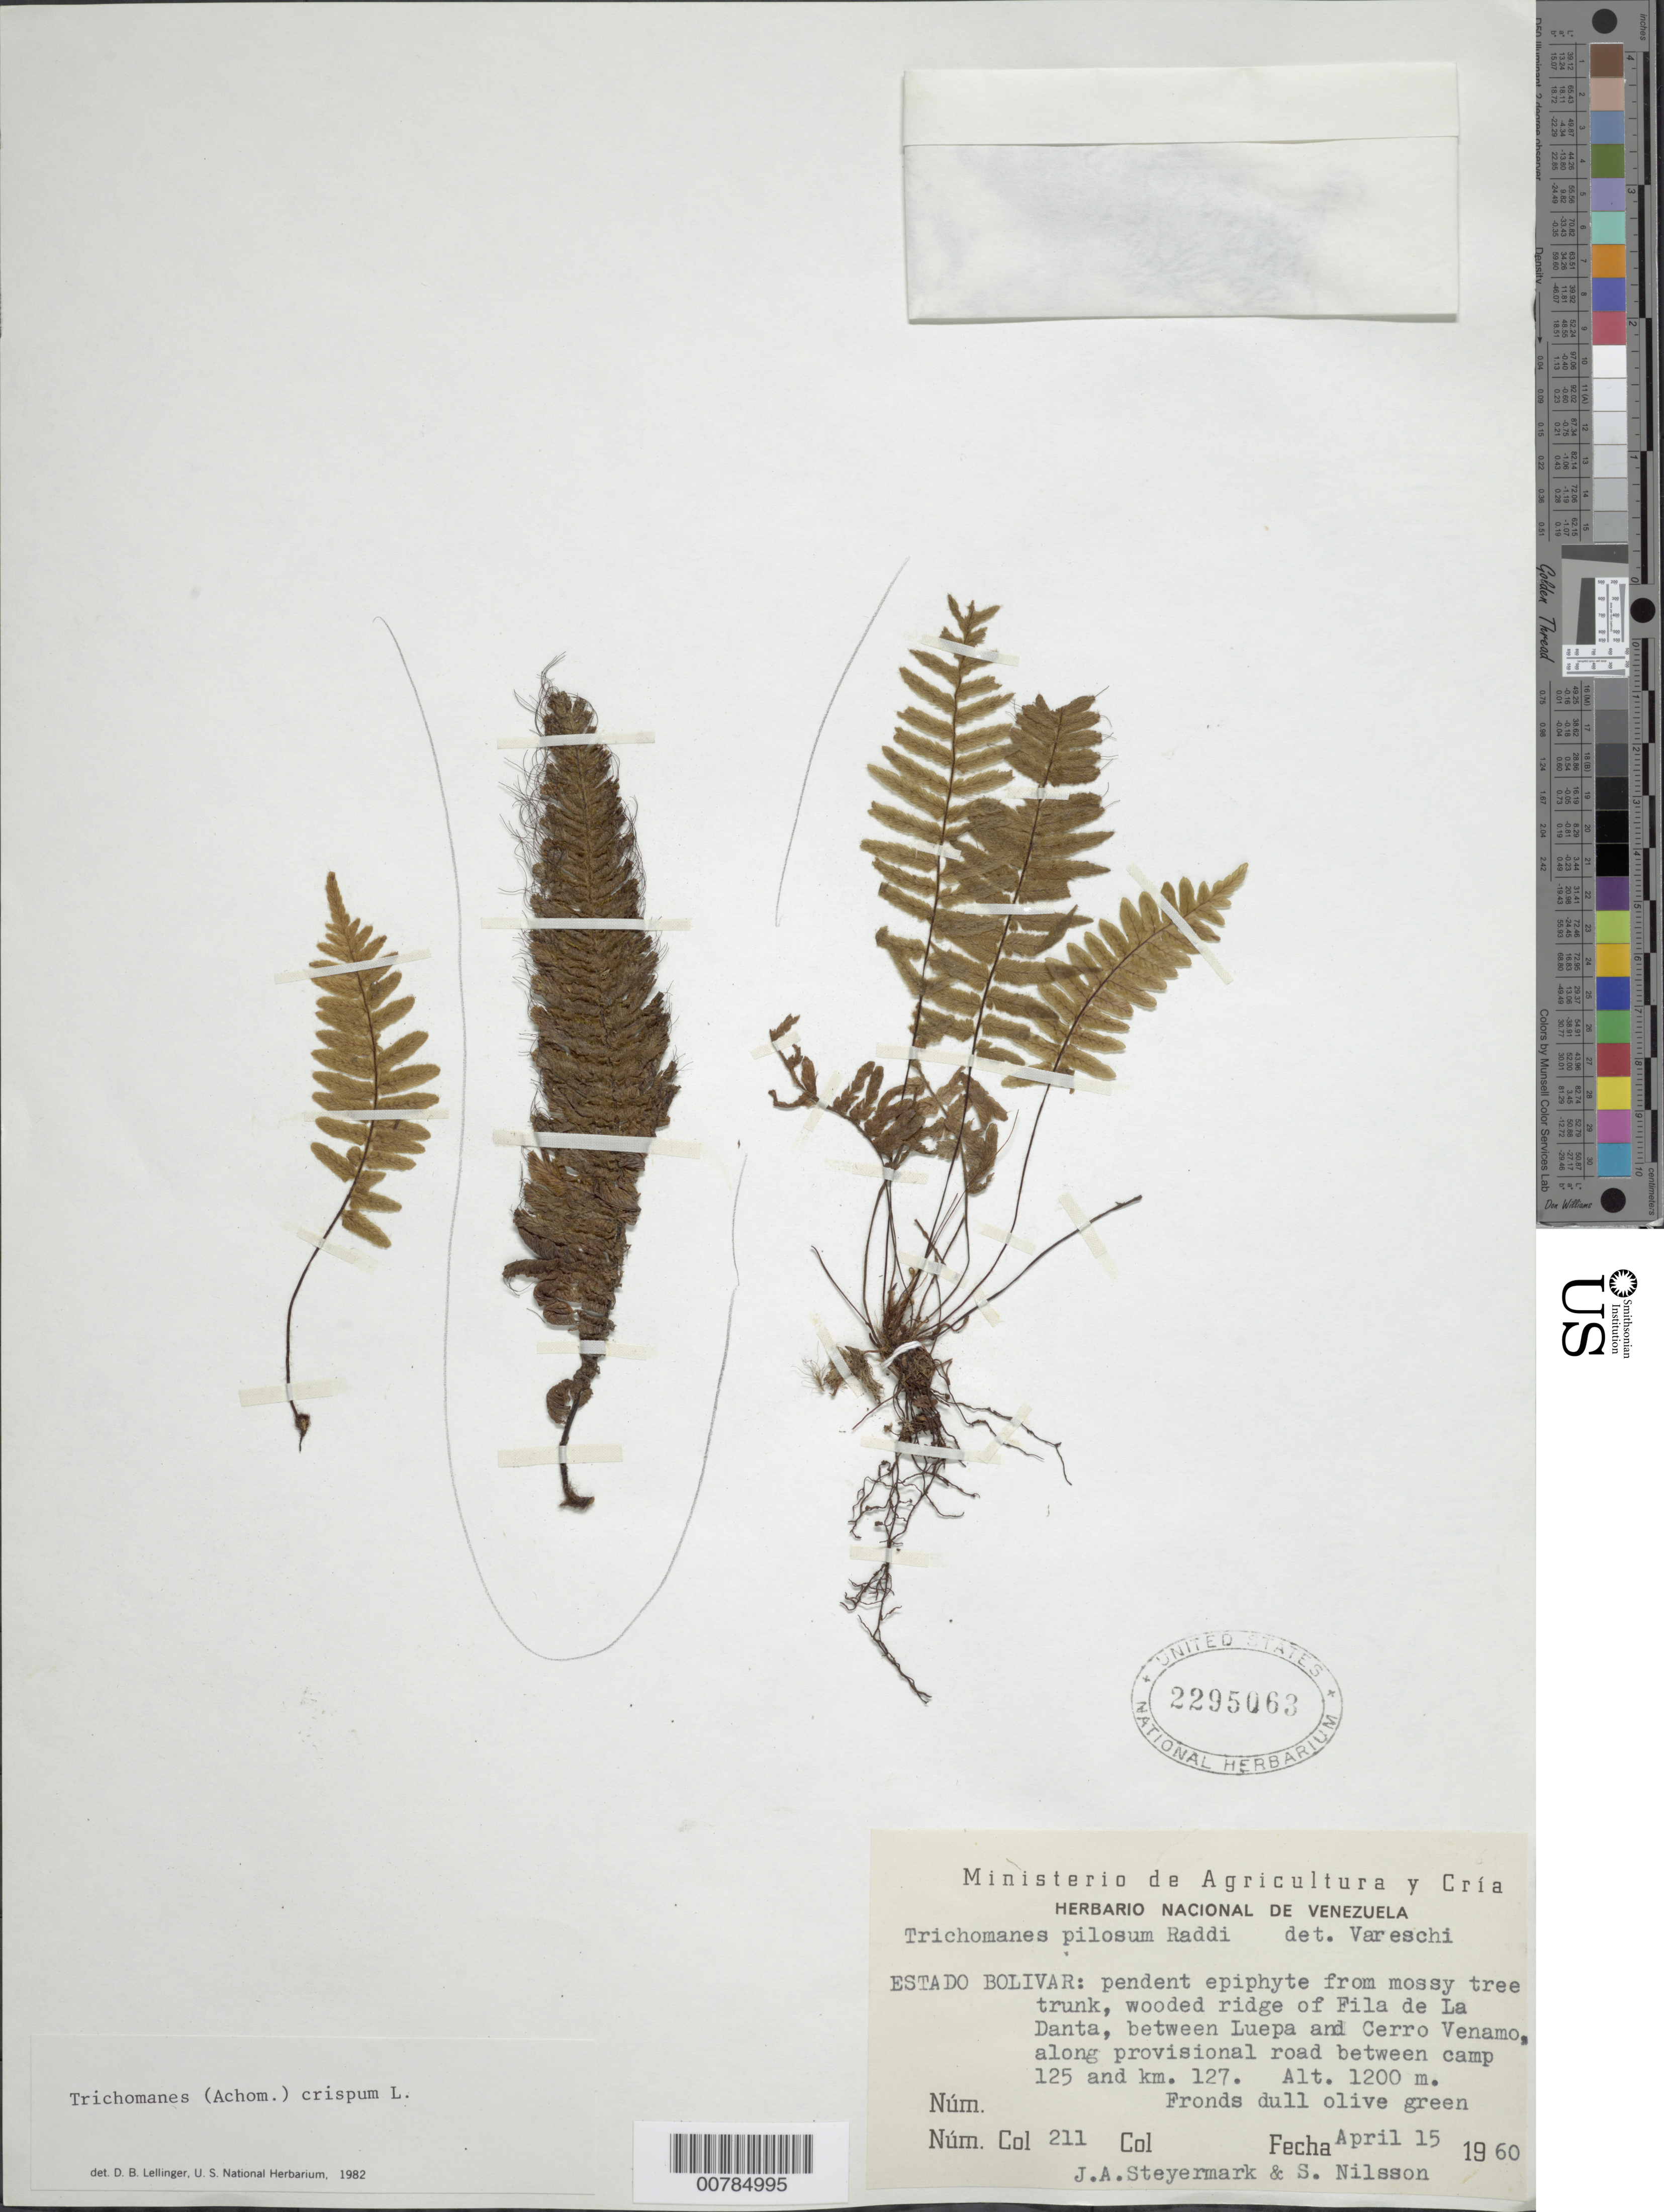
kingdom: Plantae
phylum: Tracheophyta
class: Polypodiopsida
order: Hymenophyllales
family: Hymenophyllaceae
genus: Trichomanes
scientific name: Trichomanes crispum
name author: L.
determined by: Smith, A.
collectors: J. Steyermark & S. Nilsson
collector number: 60 211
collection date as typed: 15-Apr-60 to 17-Apr-60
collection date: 1960-04-15/1960-04-17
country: Venezuela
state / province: Bolívar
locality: Fila La Danta, following the provisional carretera between campamento 125 and km 127, between Luepa and cerro Venamo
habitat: Wooded ridge, on mossy tree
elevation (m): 1200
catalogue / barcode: US 2295063